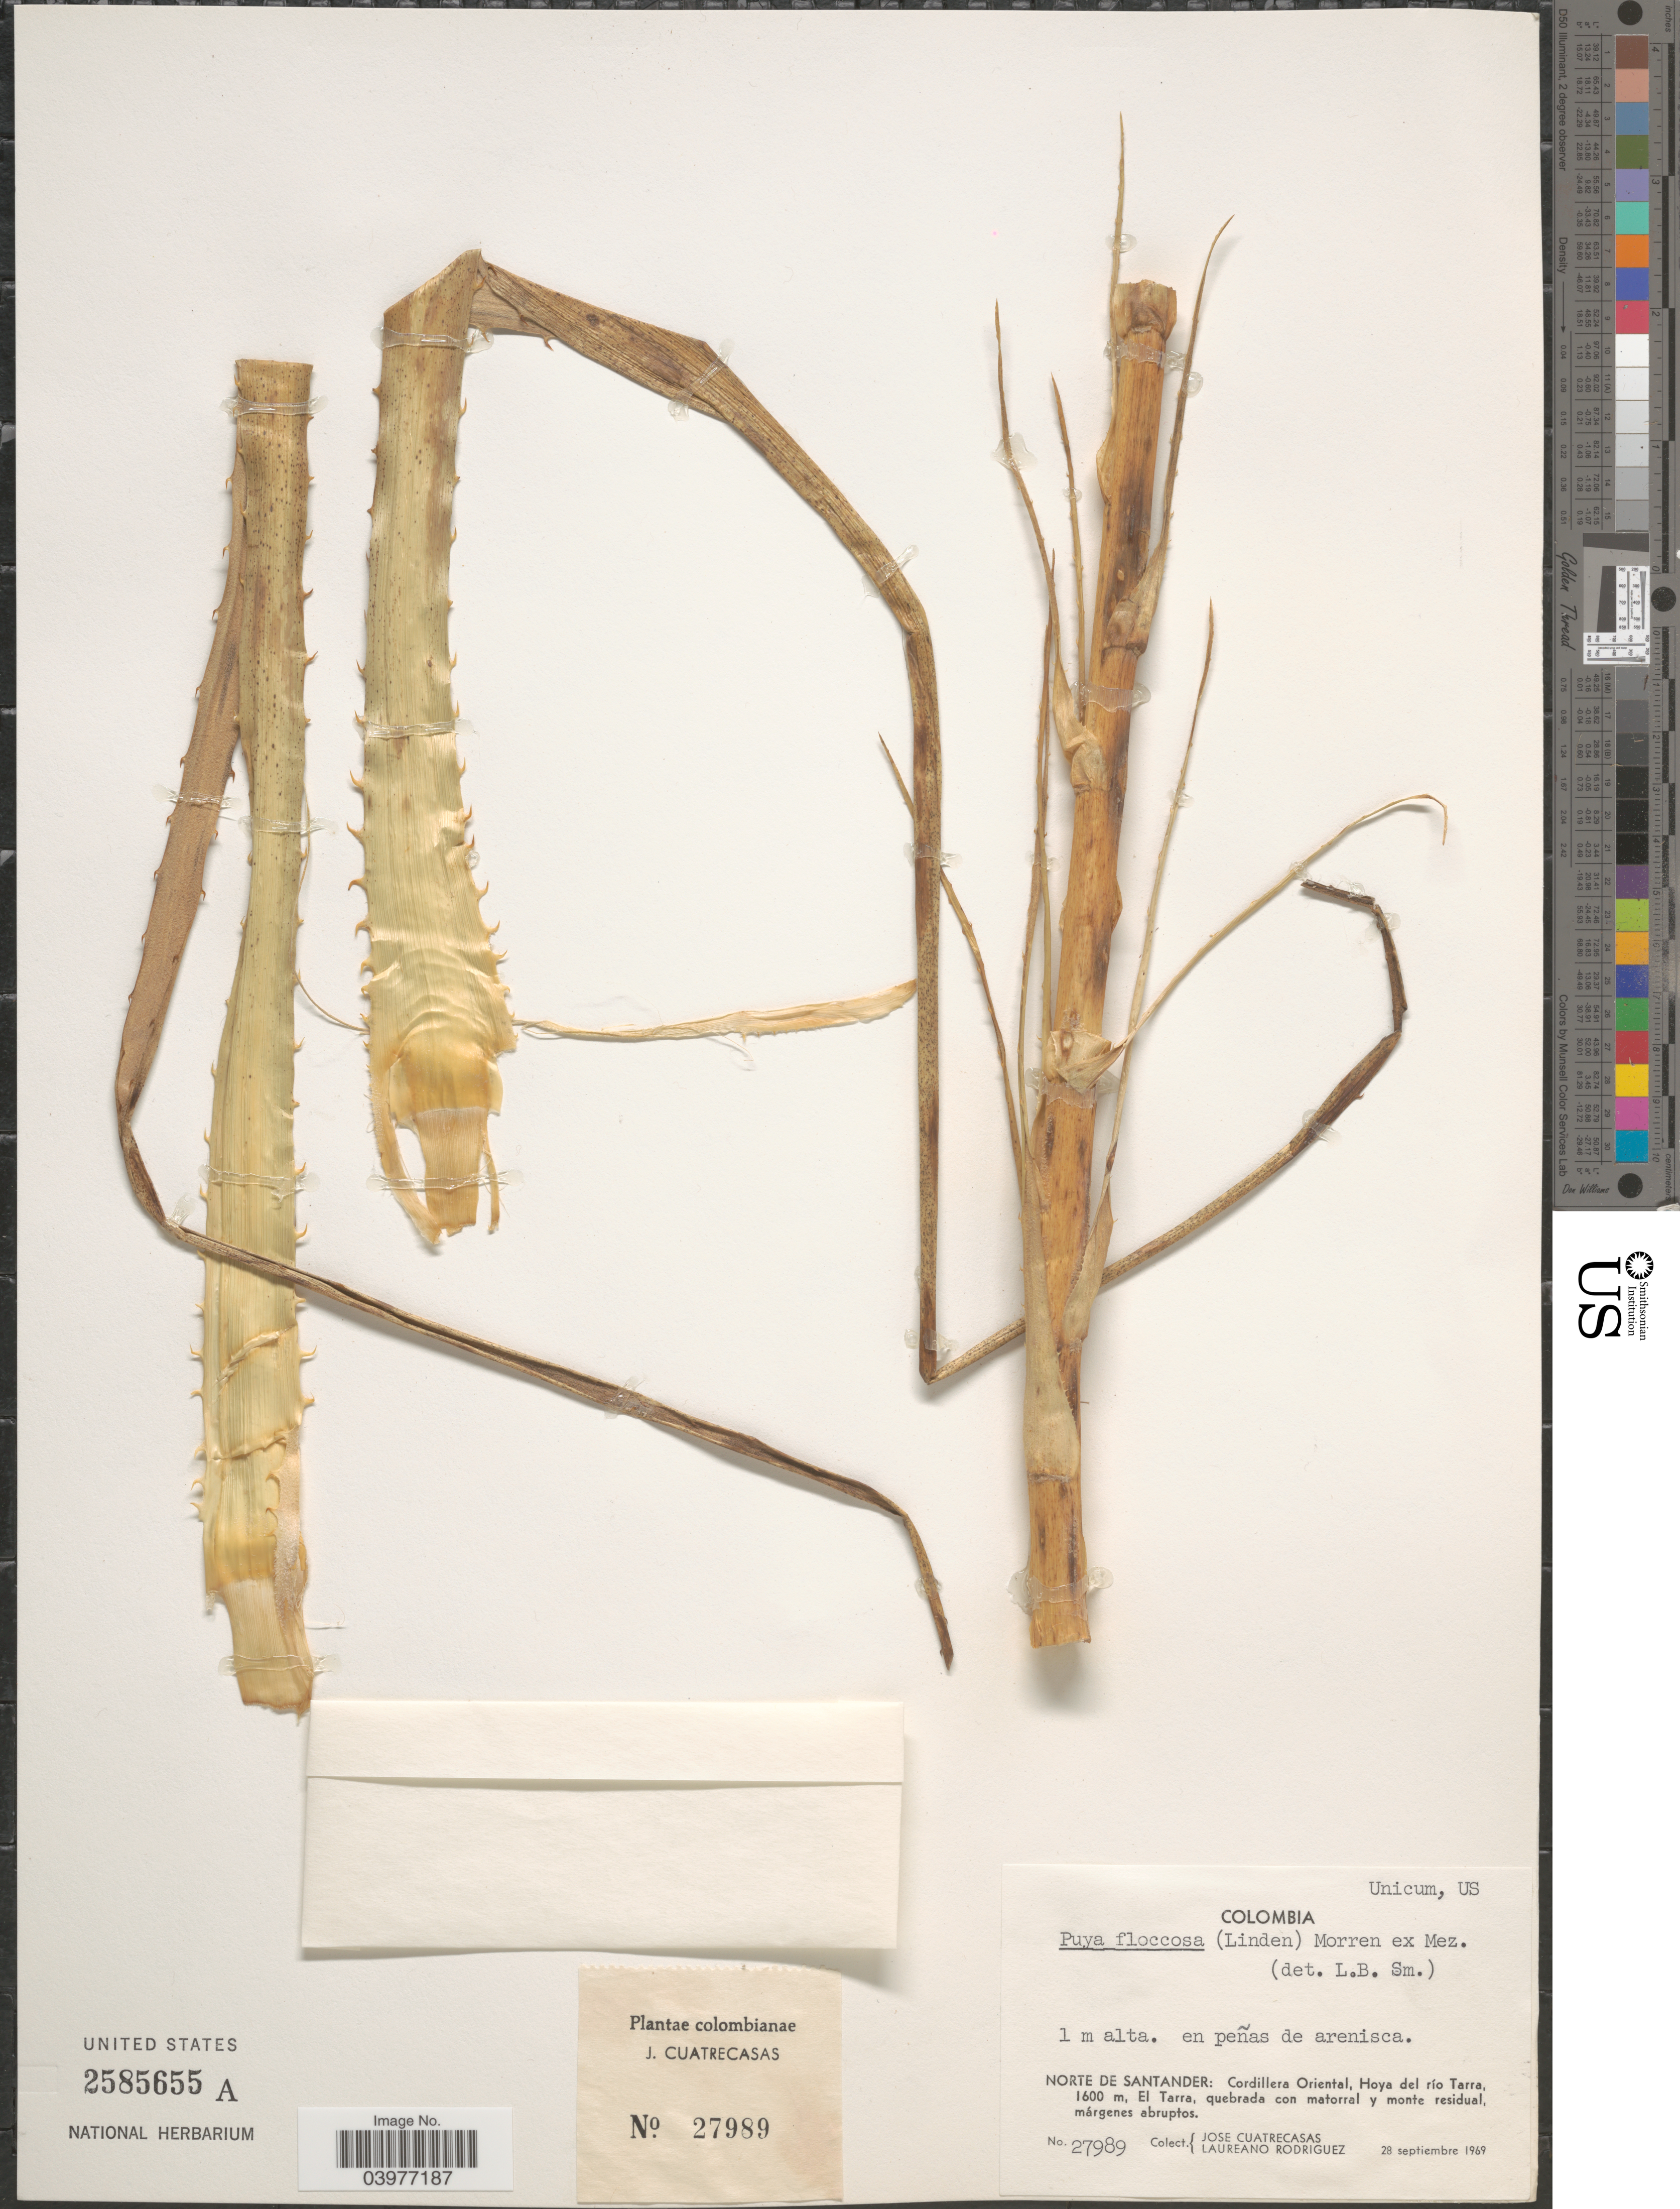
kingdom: Plantae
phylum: Tracheophyta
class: Liliopsida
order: Poales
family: Bromeliaceae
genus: Puya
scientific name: Puya floccosa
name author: (Linden) É. Morren ex Mez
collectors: J. Cuatrecasas & L. Rodriguez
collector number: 27989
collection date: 1969-09-28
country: Colombia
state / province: Norte de Santander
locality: Cordillera Oriental, Hoya del río Tarra, El Tarra, quebrada con matorral y monte residual.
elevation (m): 1600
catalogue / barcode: US 2585655A